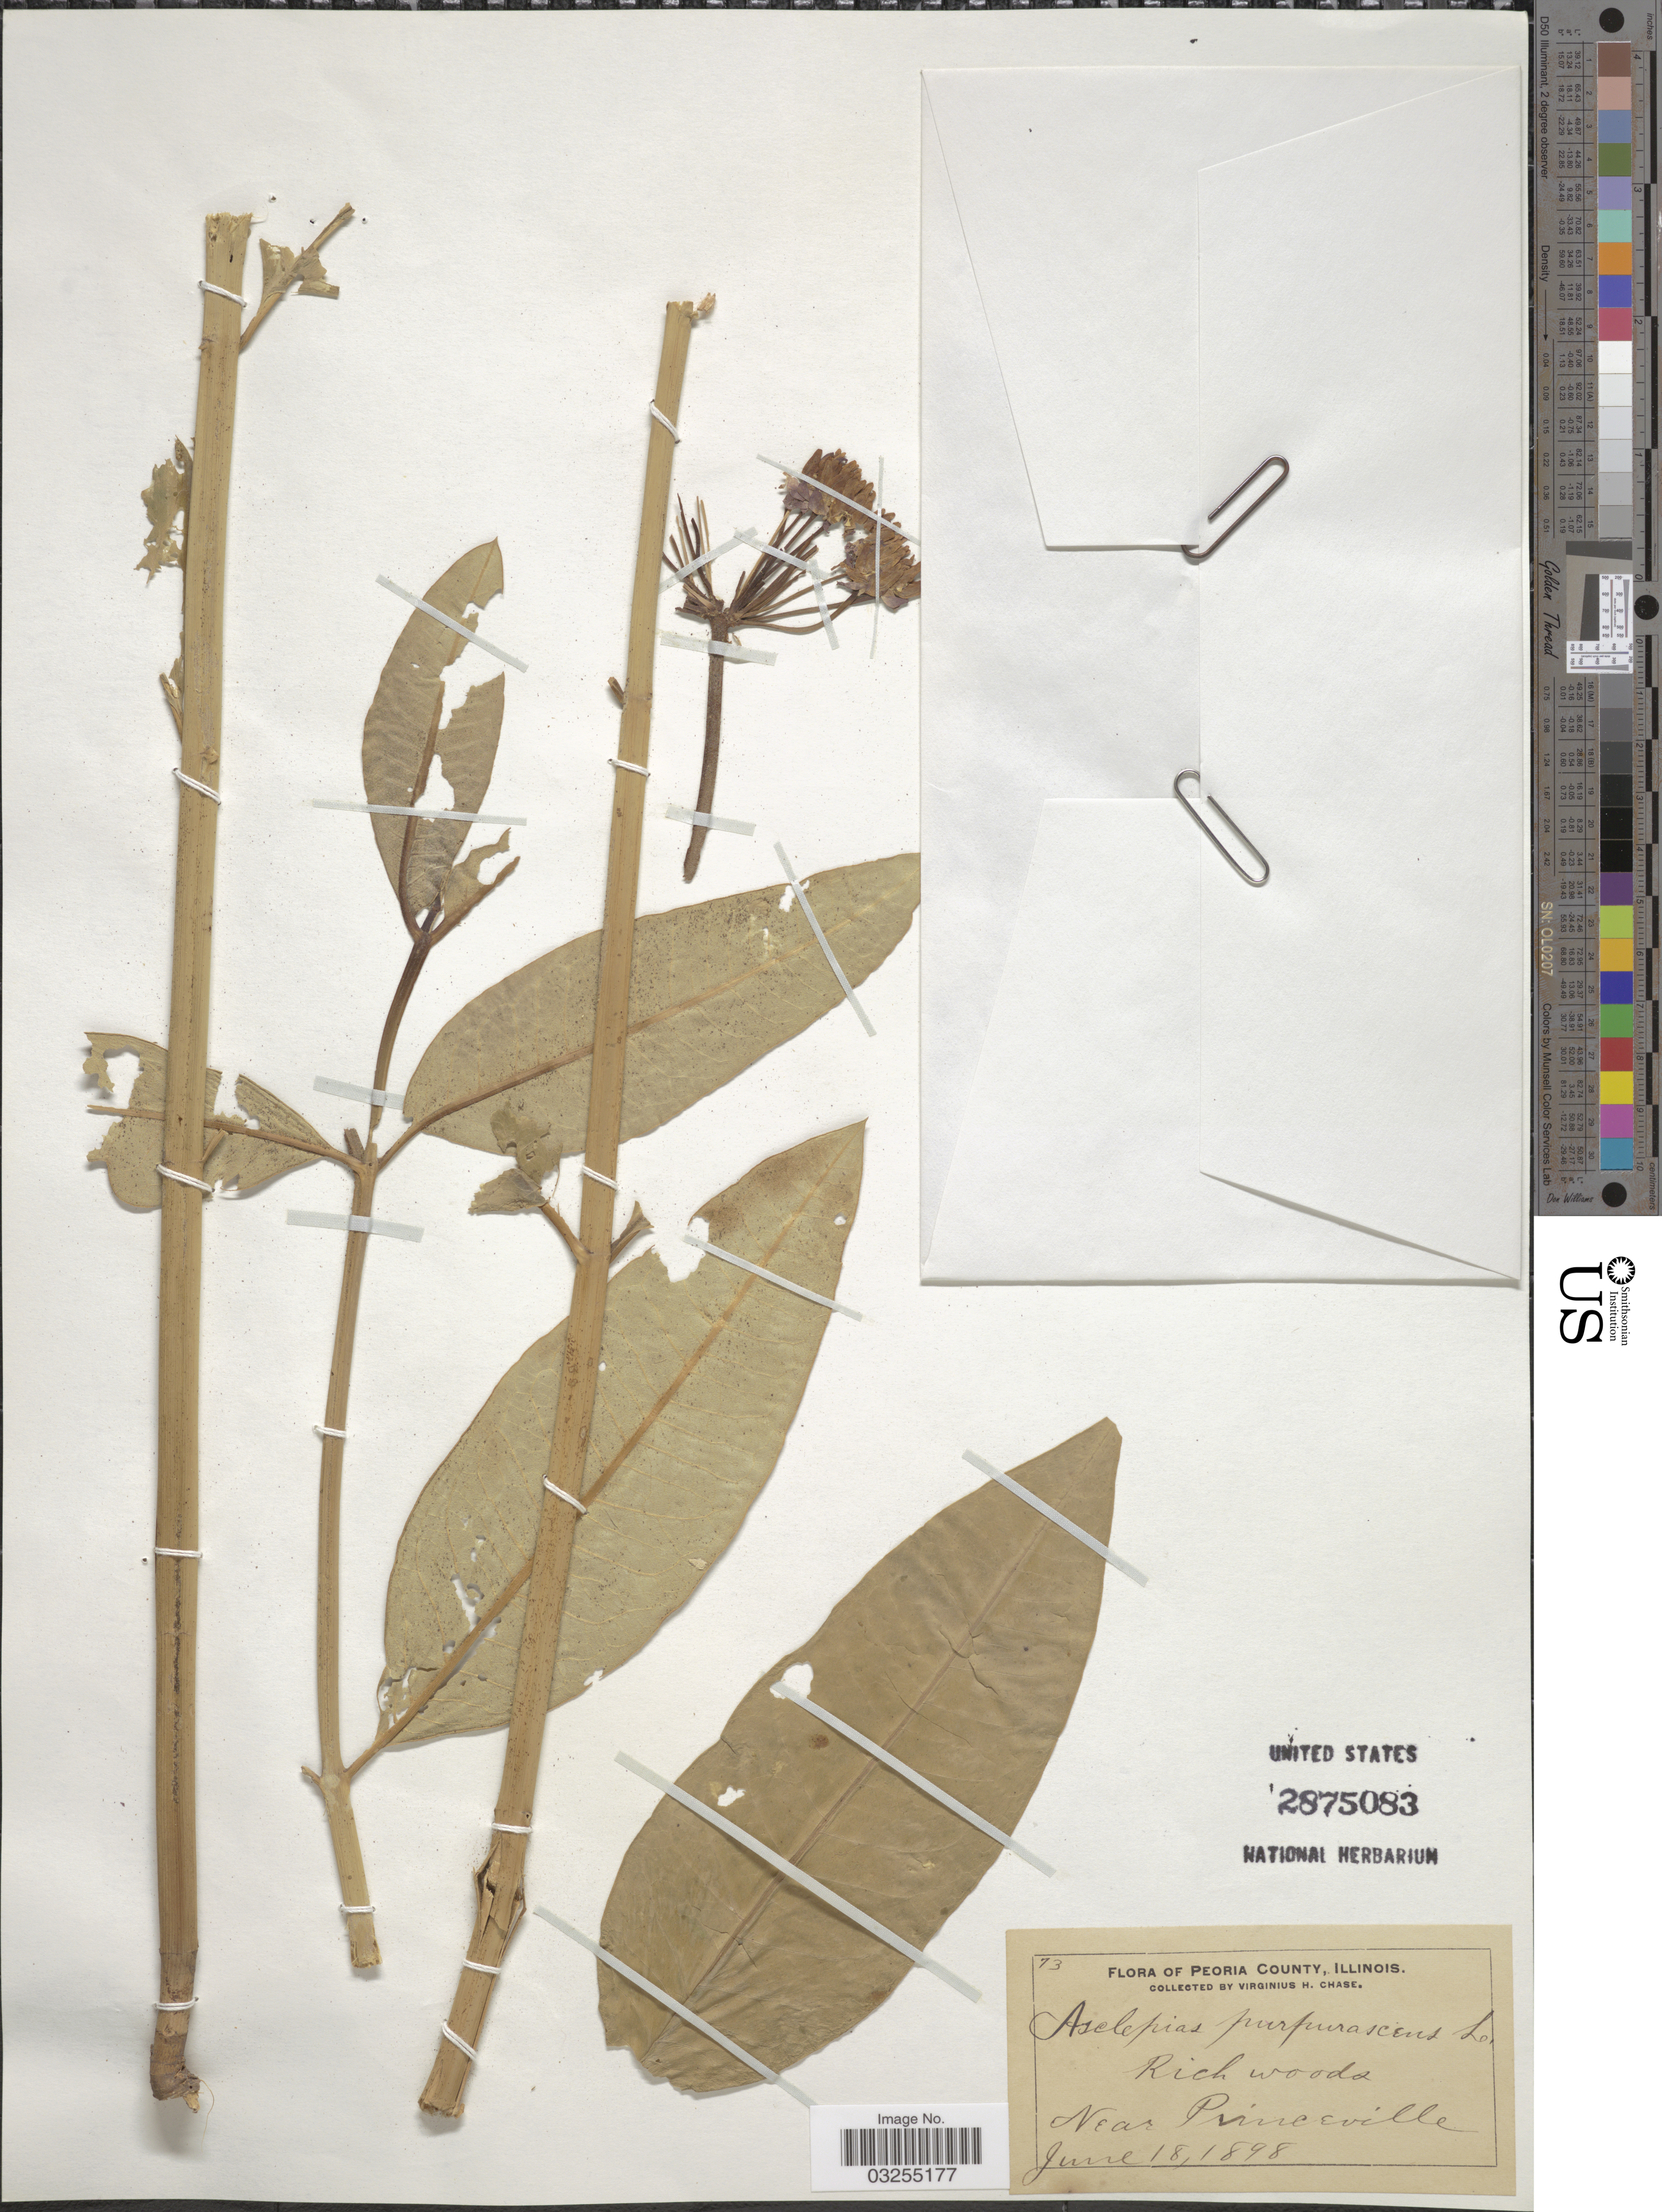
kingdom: Plantae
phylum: Tracheophyta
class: Magnoliopsida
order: Gentianales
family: Apocynaceae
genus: Asclepias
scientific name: Asclepias purpurascens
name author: L.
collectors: V. H. Chase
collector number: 73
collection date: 1898-06-18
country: United States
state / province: Illinois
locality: Peoria County. Near Princeville.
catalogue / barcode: US 2875083